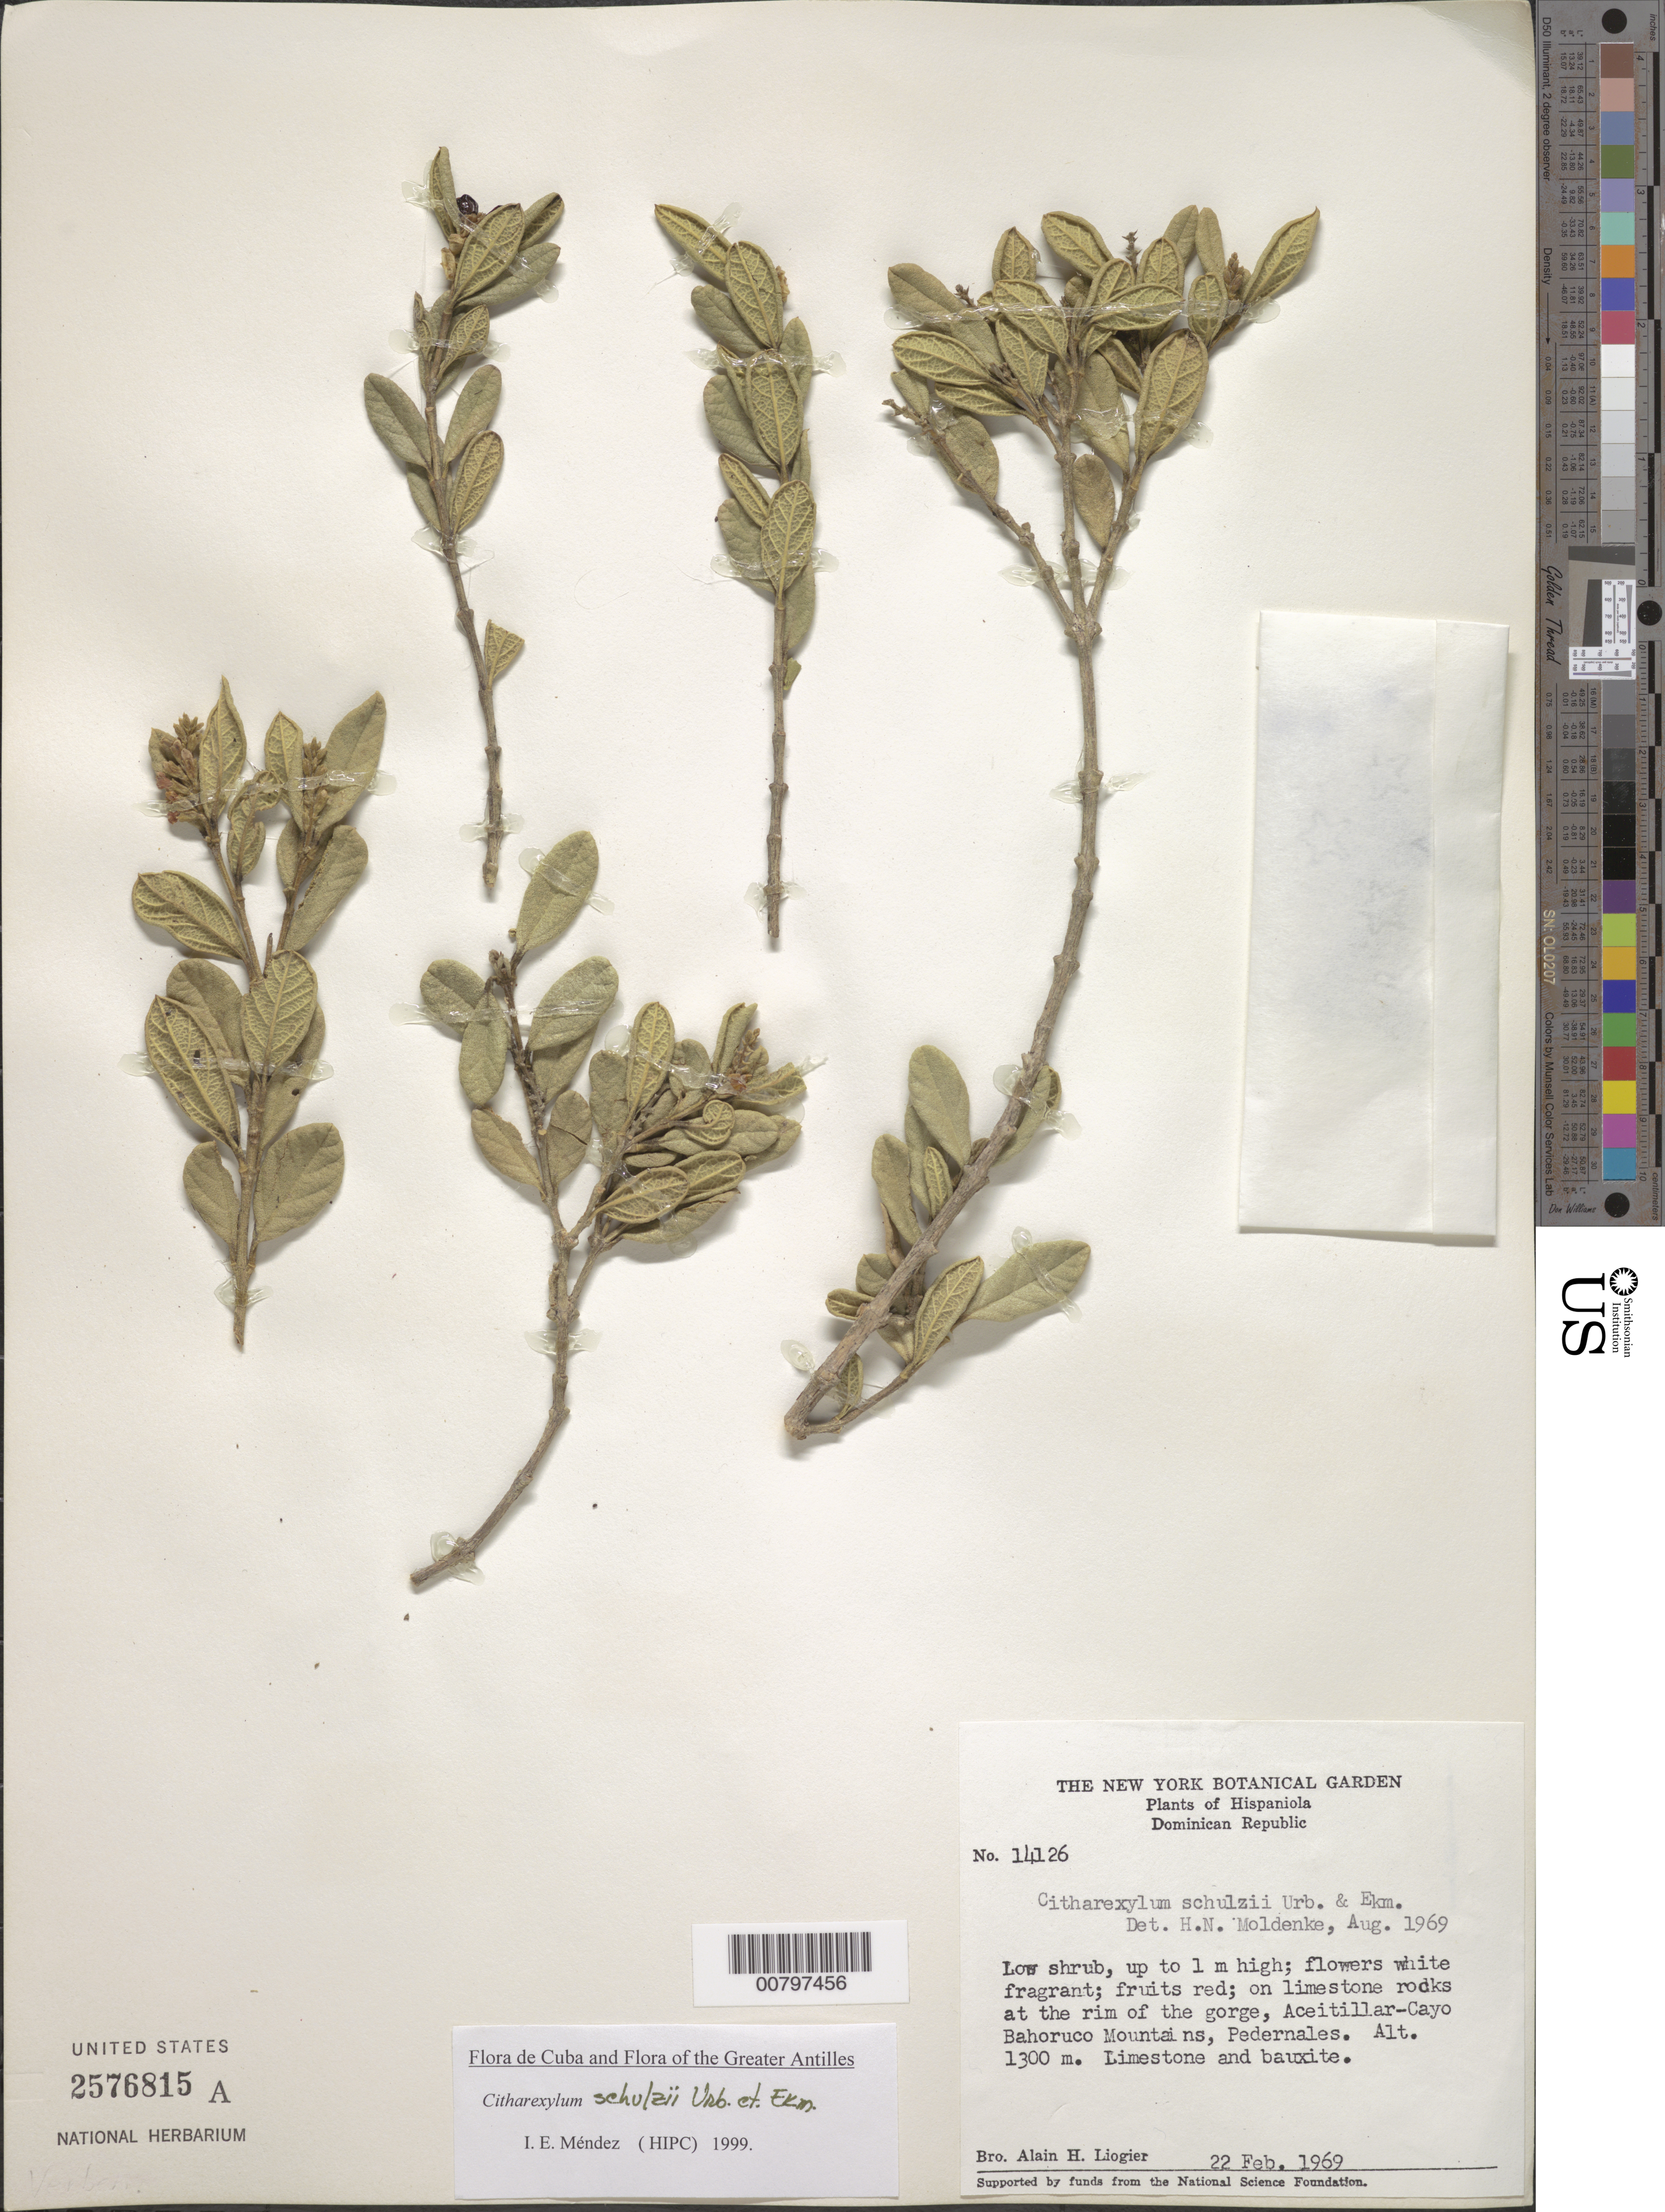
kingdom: Plantae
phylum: Tracheophyta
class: Magnoliopsida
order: Lamiales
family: Verbenaceae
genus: Citharexylum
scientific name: Citharexylum schulzii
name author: Urb. & Ekman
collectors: A. H. Liogier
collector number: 14126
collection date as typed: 22 Feb 1969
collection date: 1969-02-22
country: Dominican Republic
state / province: Pedernales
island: Hispaniola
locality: Aceitillar-Cayo, Baroruco Mountains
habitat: On limestone rocks at rim of the gorge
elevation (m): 1300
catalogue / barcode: US 2576815